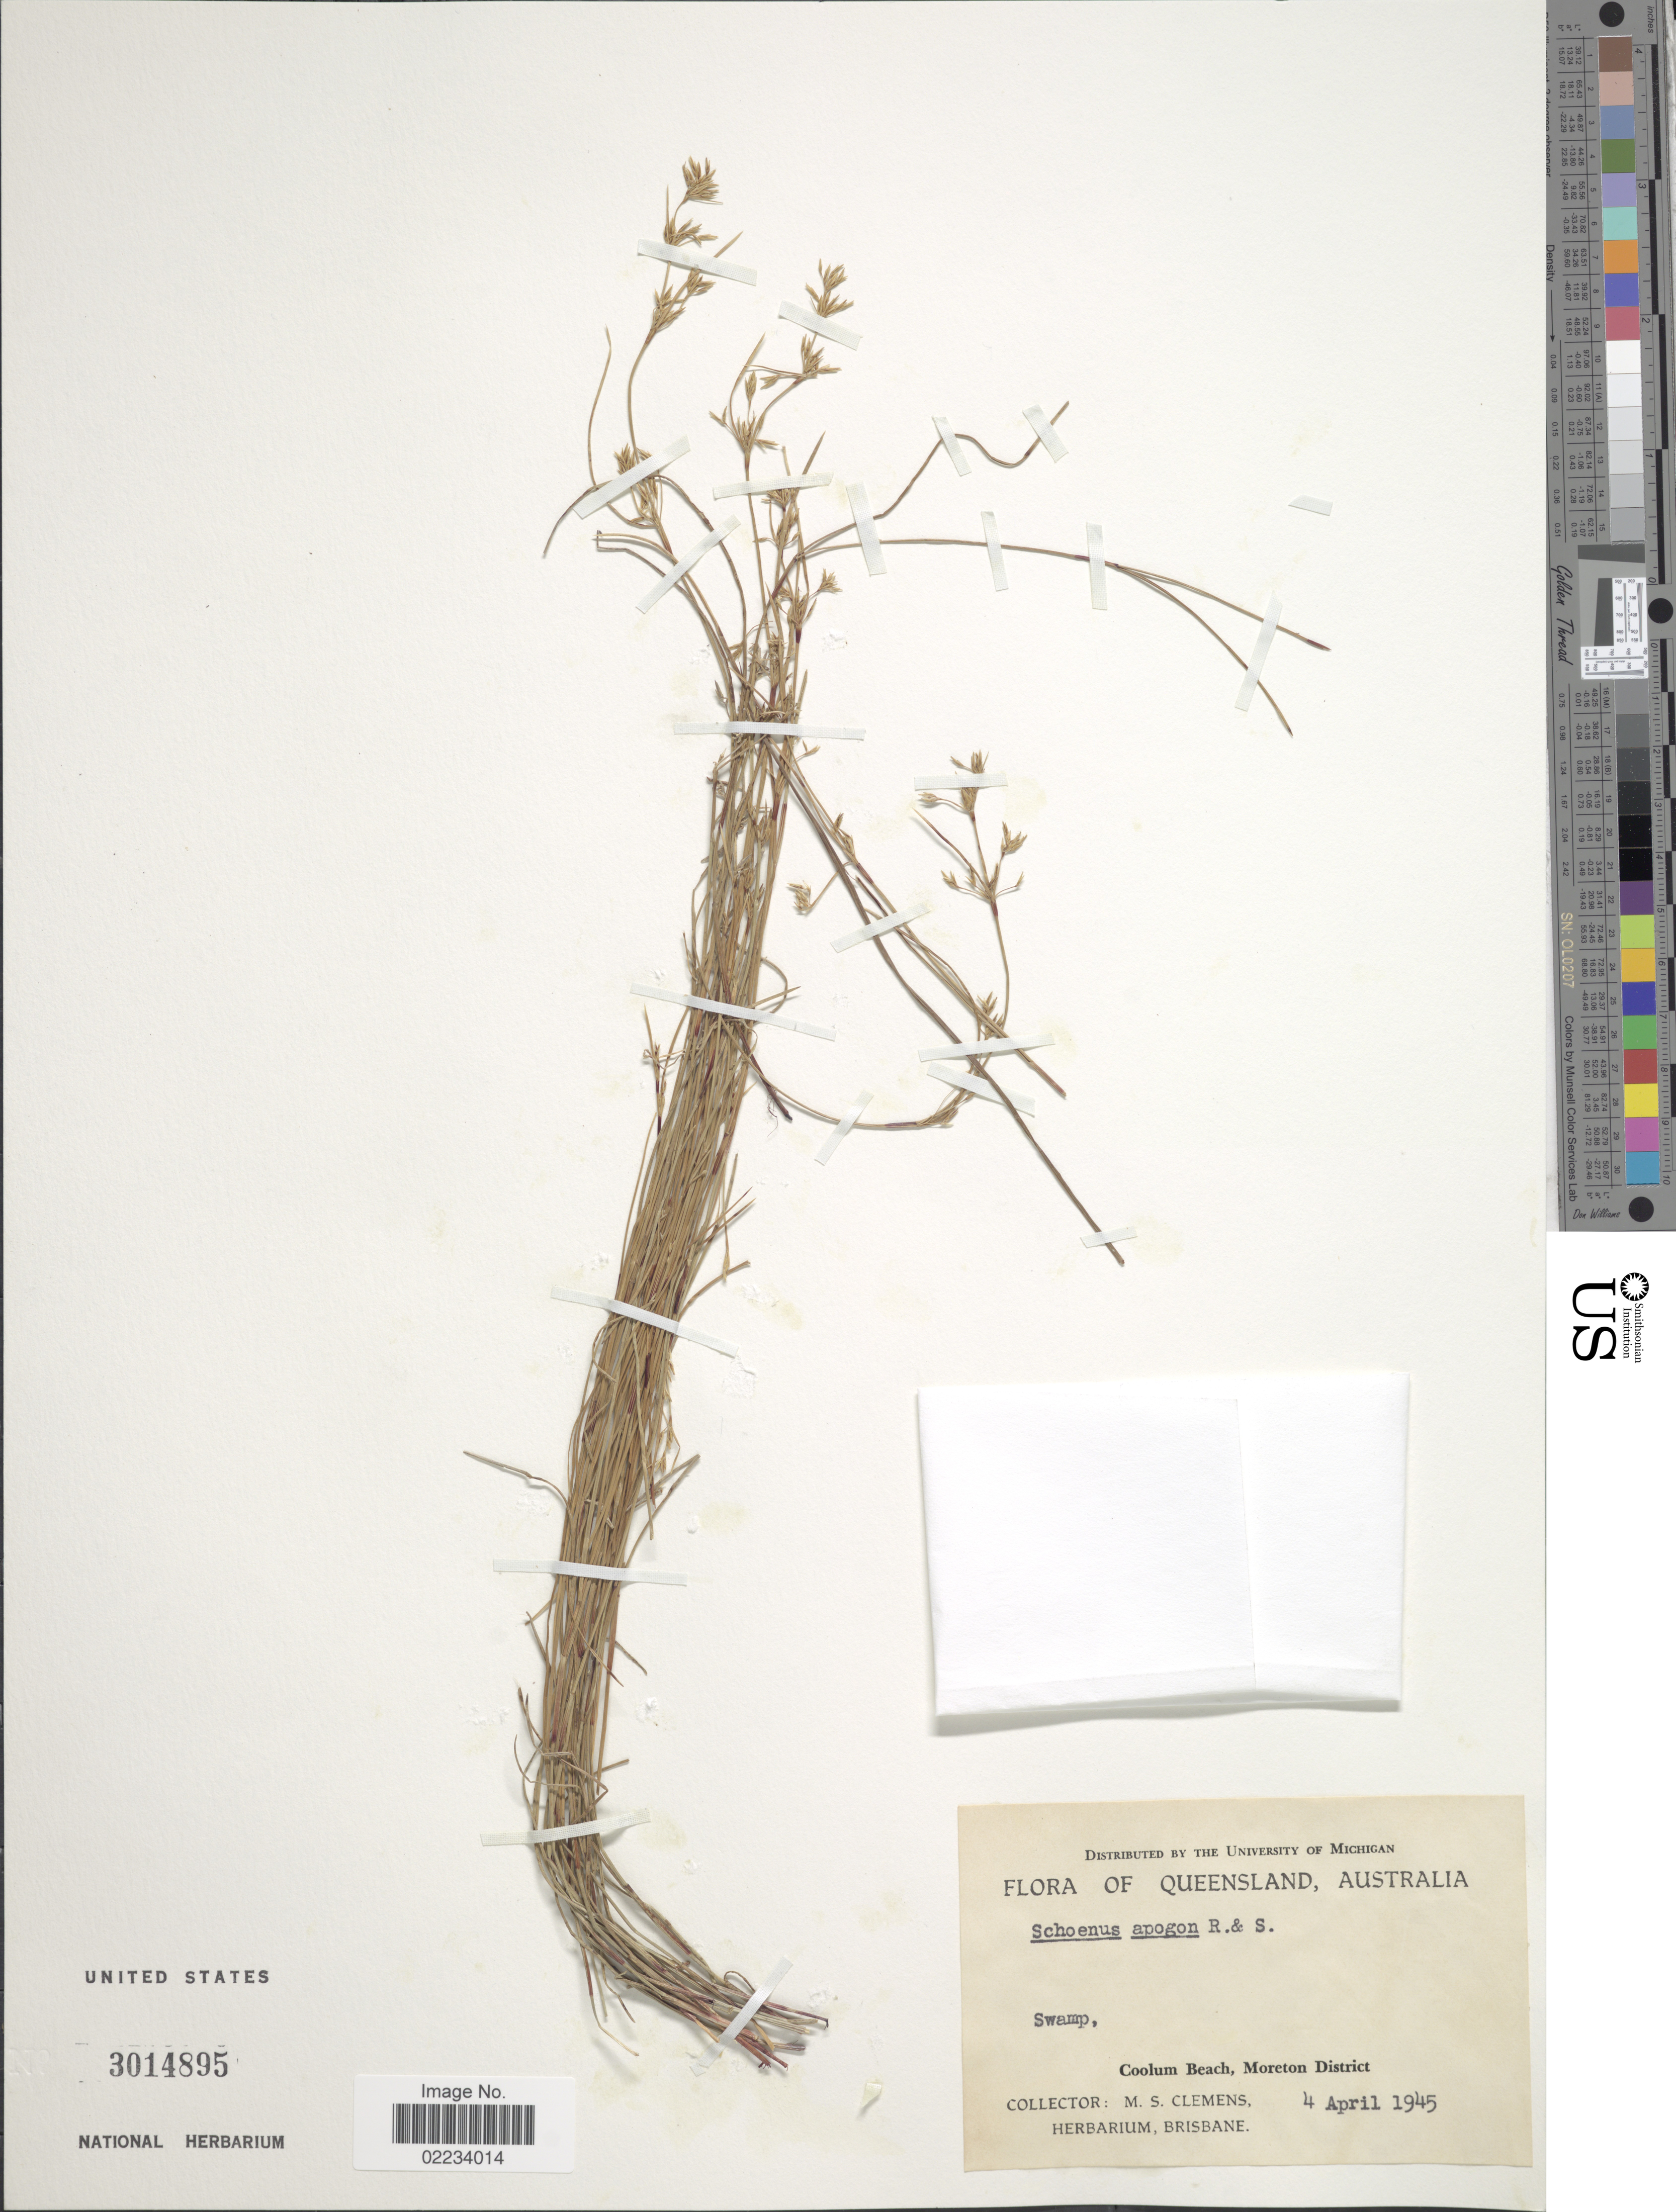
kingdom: Plantae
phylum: Tracheophyta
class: Liliopsida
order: Poales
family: Cyperaceae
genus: Schoenus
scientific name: Schoenus apogon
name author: Roem. & Schult.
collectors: M. S. Clemens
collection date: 1945-04-04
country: Australia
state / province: Queensland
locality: Swamp, Coolum Beach, Moreton District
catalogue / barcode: US 3014895